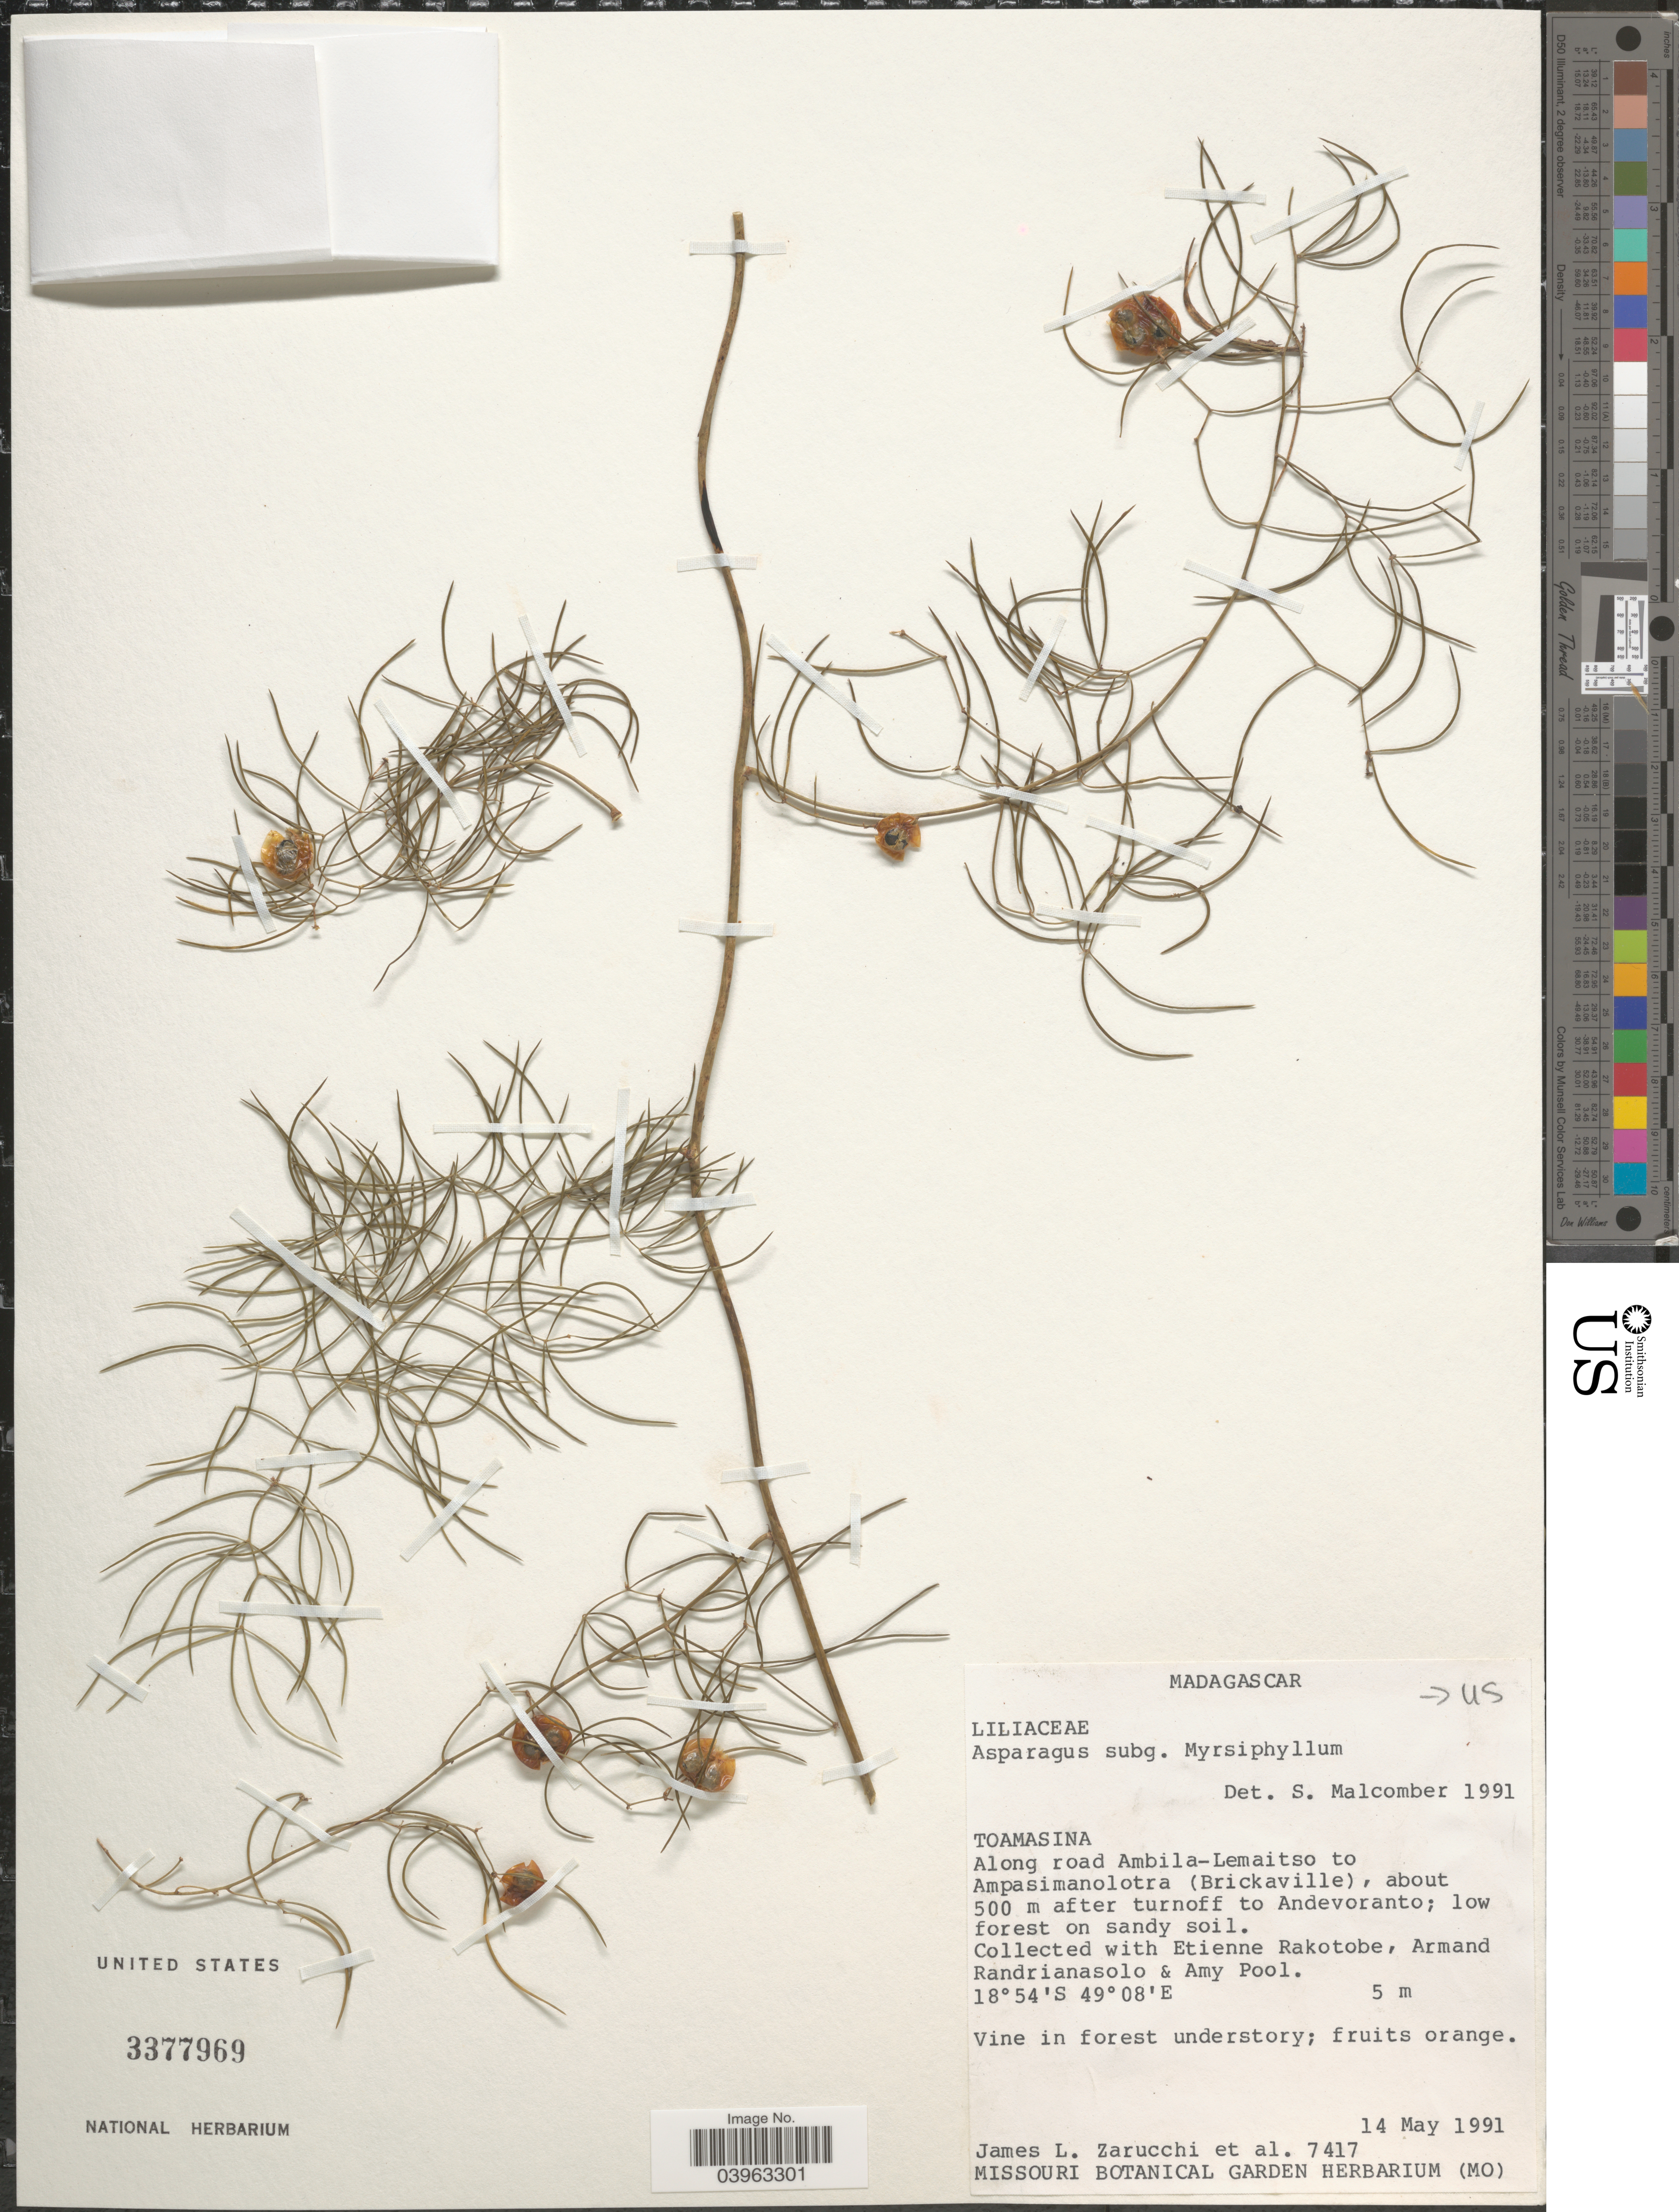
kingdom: Plantae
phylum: Tracheophyta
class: Liliopsida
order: Asparagales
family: Asparagaceae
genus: Asparagus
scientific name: Asparagus sp.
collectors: J. L. Zarucchi, E. Rakotobe, A. Randrianasolo & A. Pool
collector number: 7417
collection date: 1991-05-14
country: Madagascar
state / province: Atsinanana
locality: Along road Ambila-Lemaitso to Ampasimanolotra (Brickaville), about 500 m after turnoff to Andevoranto.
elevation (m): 5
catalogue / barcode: US 3377969